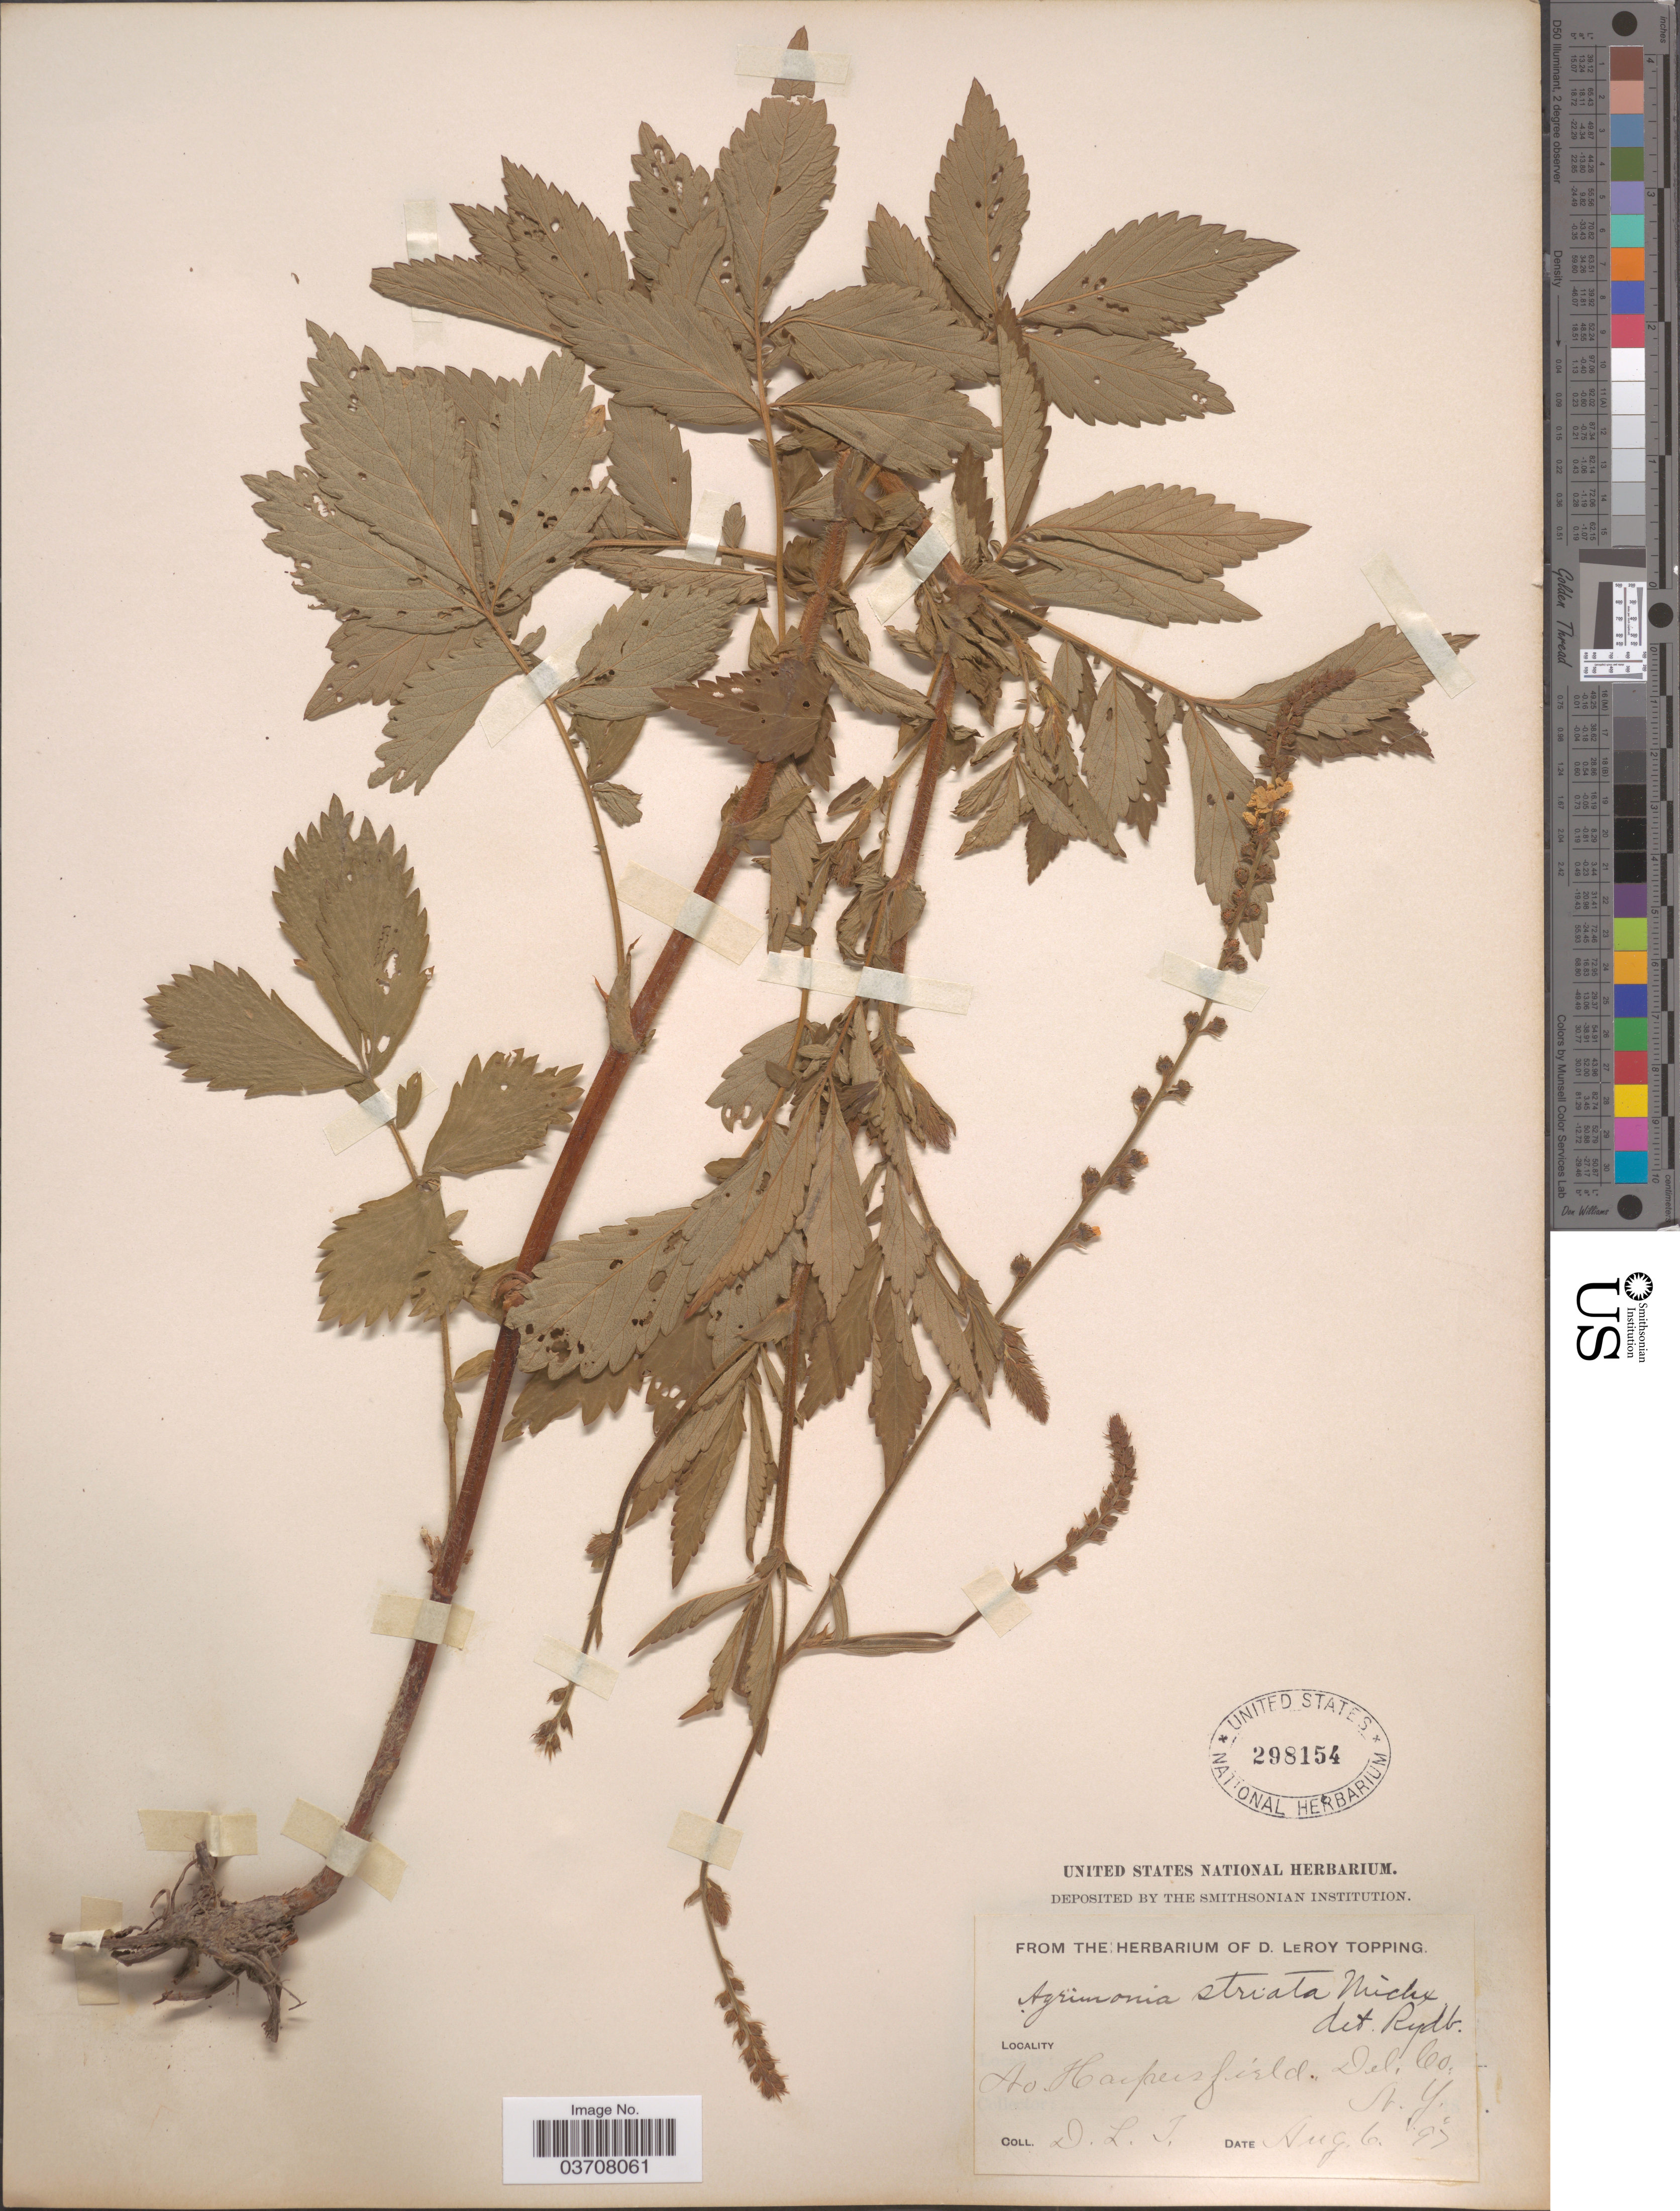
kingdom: Plantae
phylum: Tracheophyta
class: Magnoliopsida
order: Rosales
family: Rosaceae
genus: Agrimonia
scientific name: Agrimonia striata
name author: Michx.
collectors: D. L. Topping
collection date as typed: Transcribed d/m/y: 6/8/97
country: United States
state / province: New York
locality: Flo. Harpersfield, Del, Co.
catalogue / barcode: US 298154